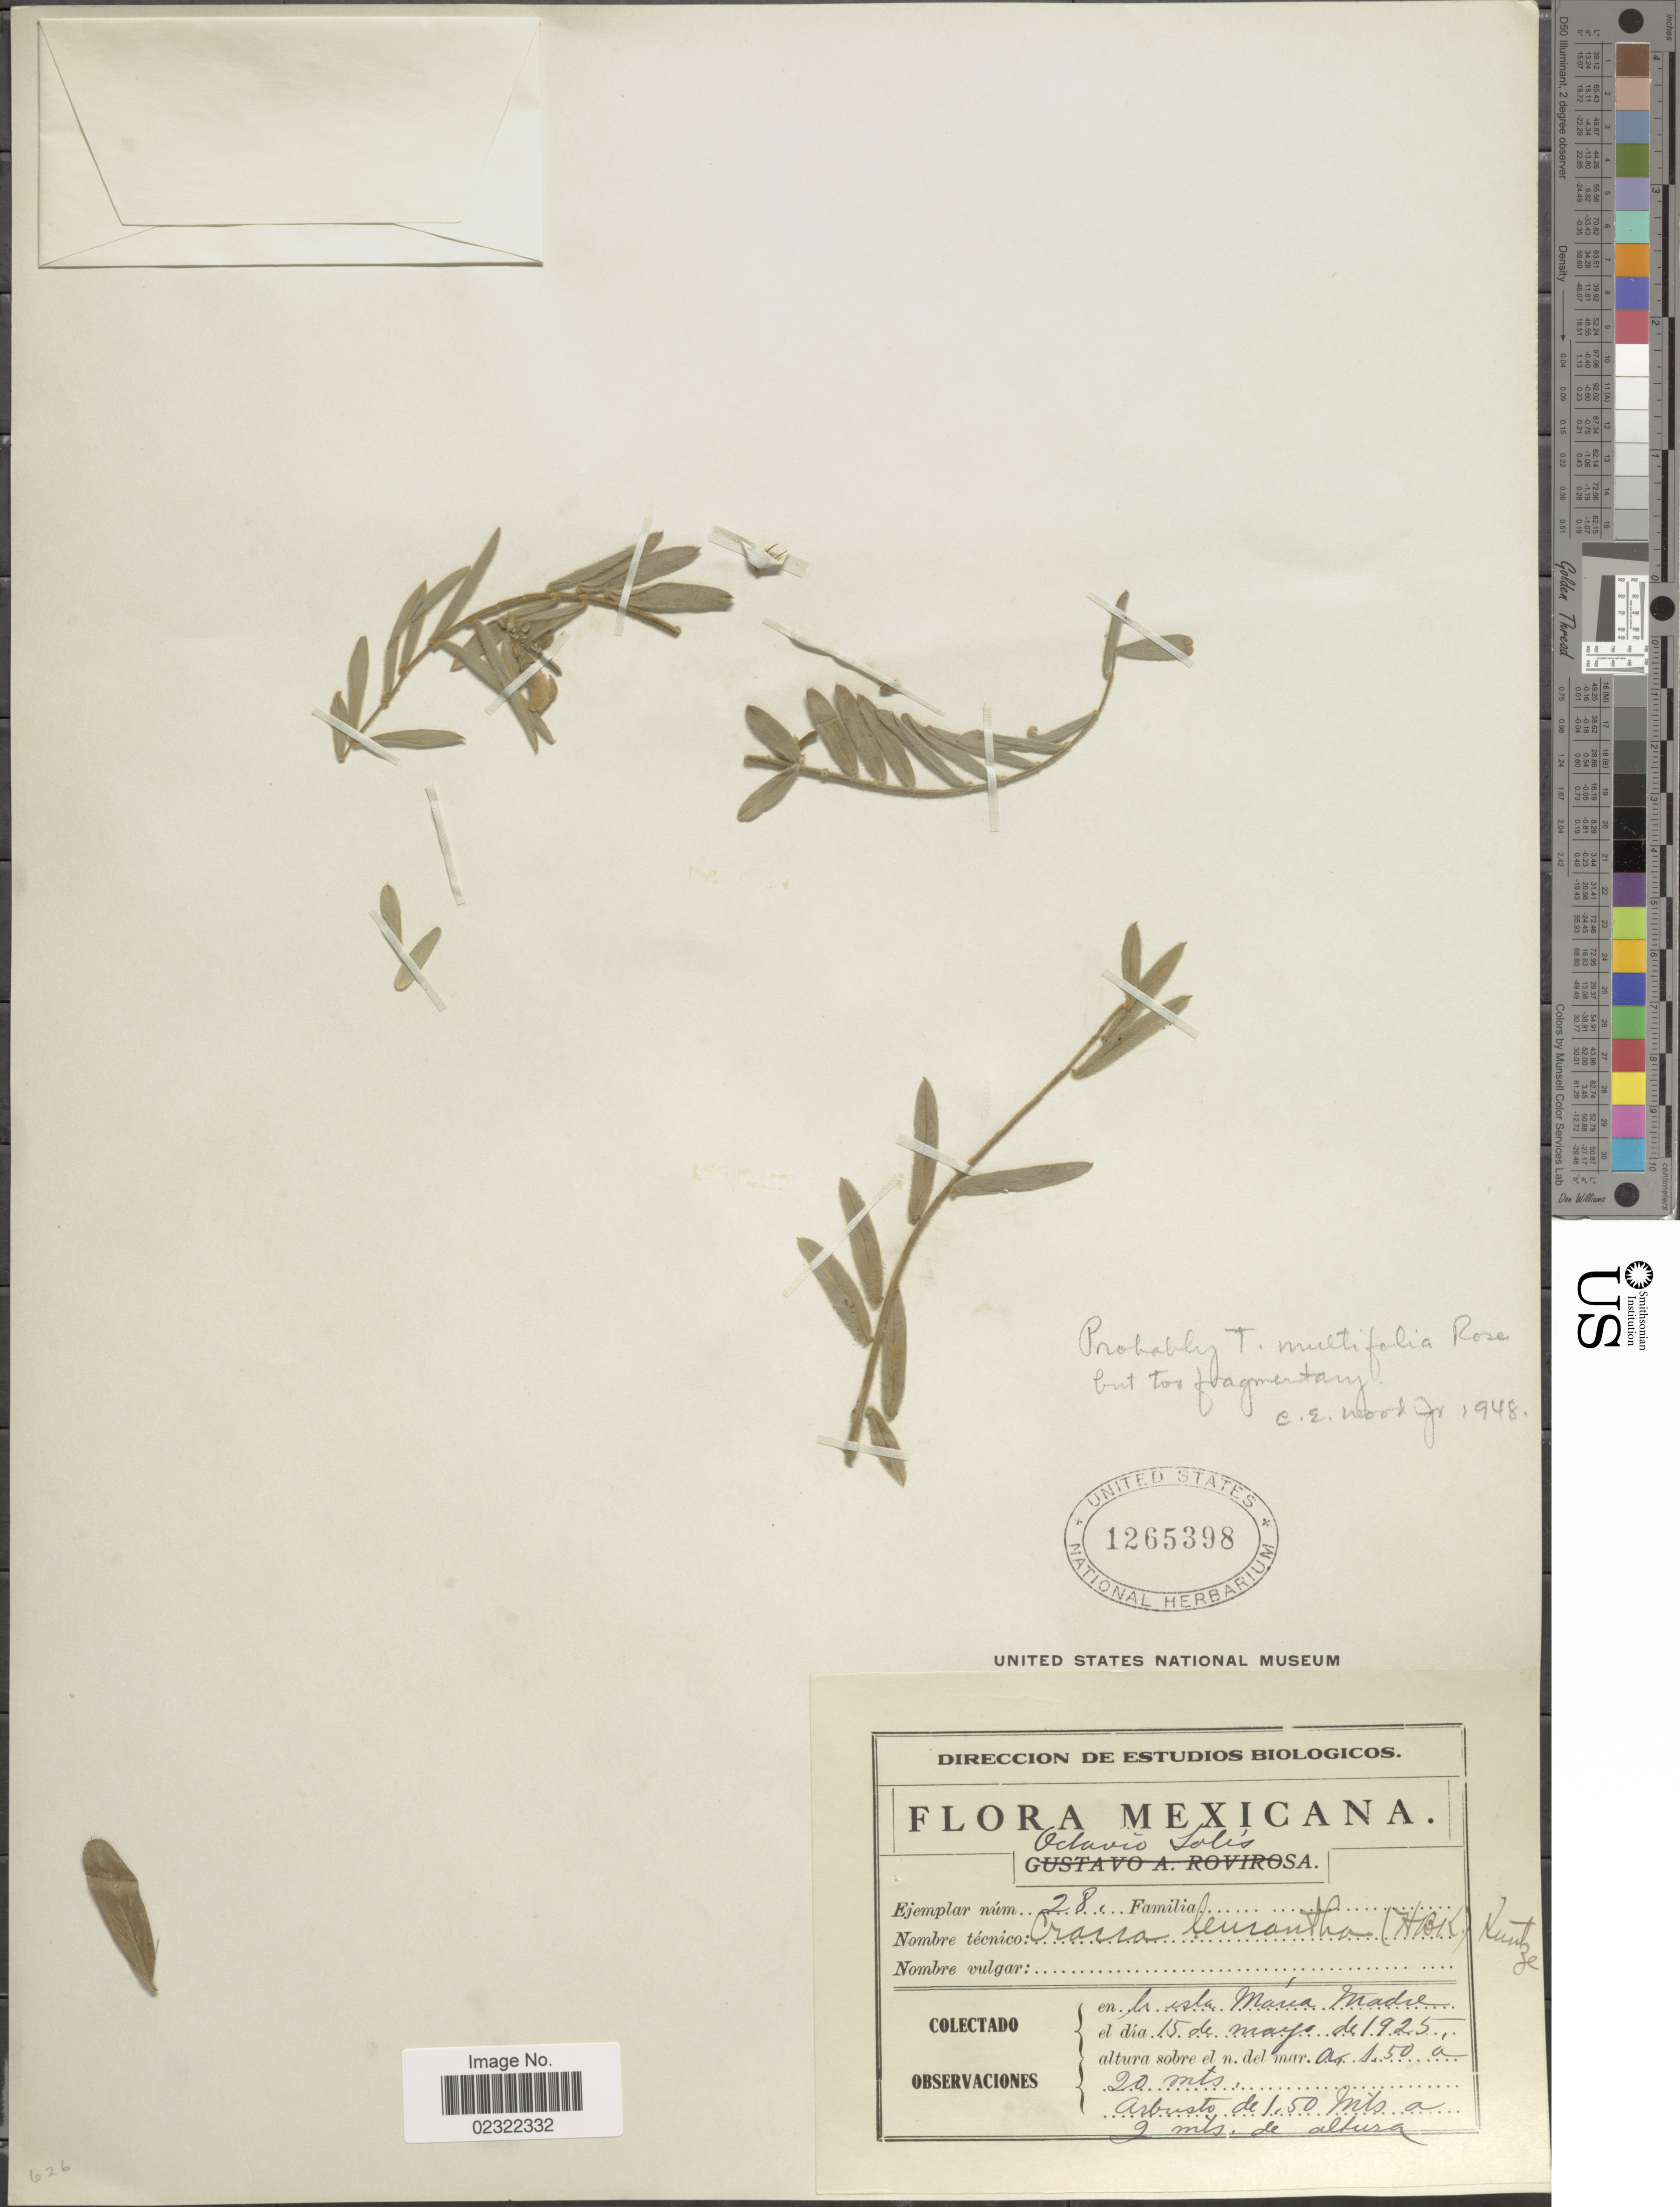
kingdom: Plantae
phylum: Tracheophyta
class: Magnoliopsida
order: Fabales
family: Fabaceae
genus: Tephrosia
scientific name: Tephrosia multifolia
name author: Rose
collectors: O. Solis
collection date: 1925-05-15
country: Mexico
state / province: Nayarit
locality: La isla Maria Madre.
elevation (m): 20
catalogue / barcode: US 1265398